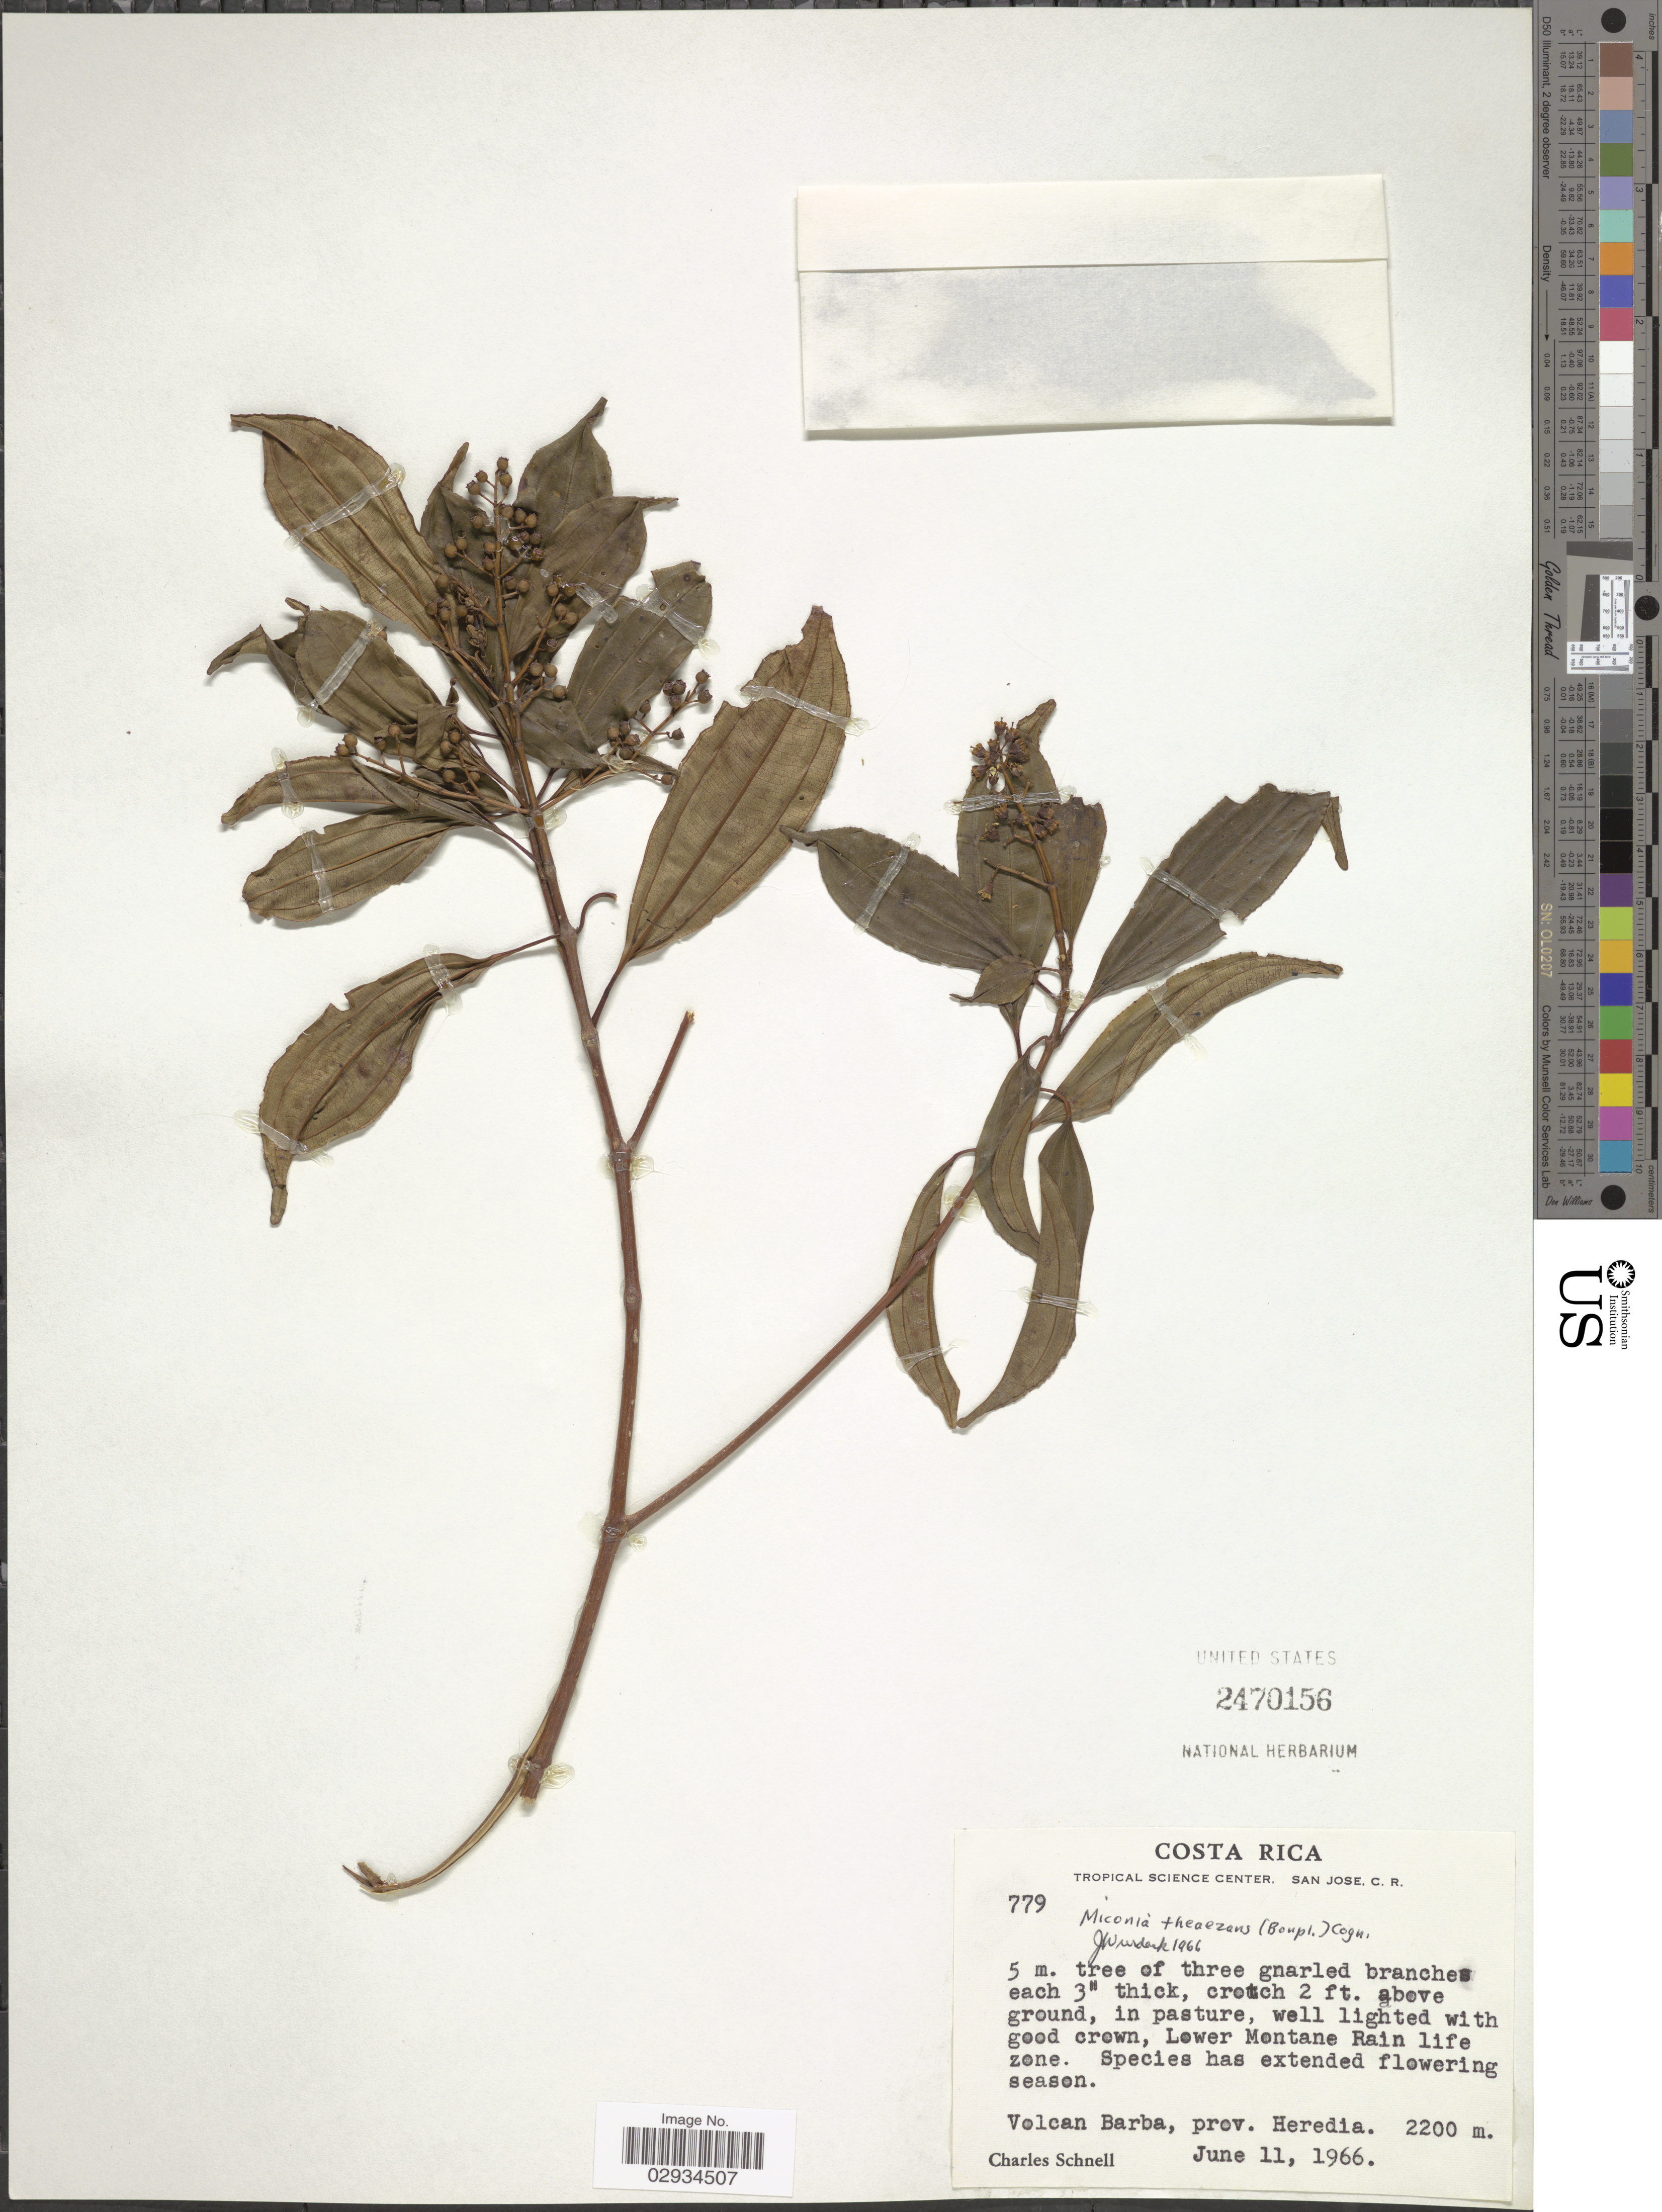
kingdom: Plantae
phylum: Tracheophyta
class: Magnoliopsida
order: Myrtales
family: Melastomataceae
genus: Miconia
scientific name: Miconia theizans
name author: (Bonpl.) Cogn.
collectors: C. Schnell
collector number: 779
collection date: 1966-06-11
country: Costa Rica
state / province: Heredia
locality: Volcan Barba.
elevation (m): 2200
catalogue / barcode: US 2470156